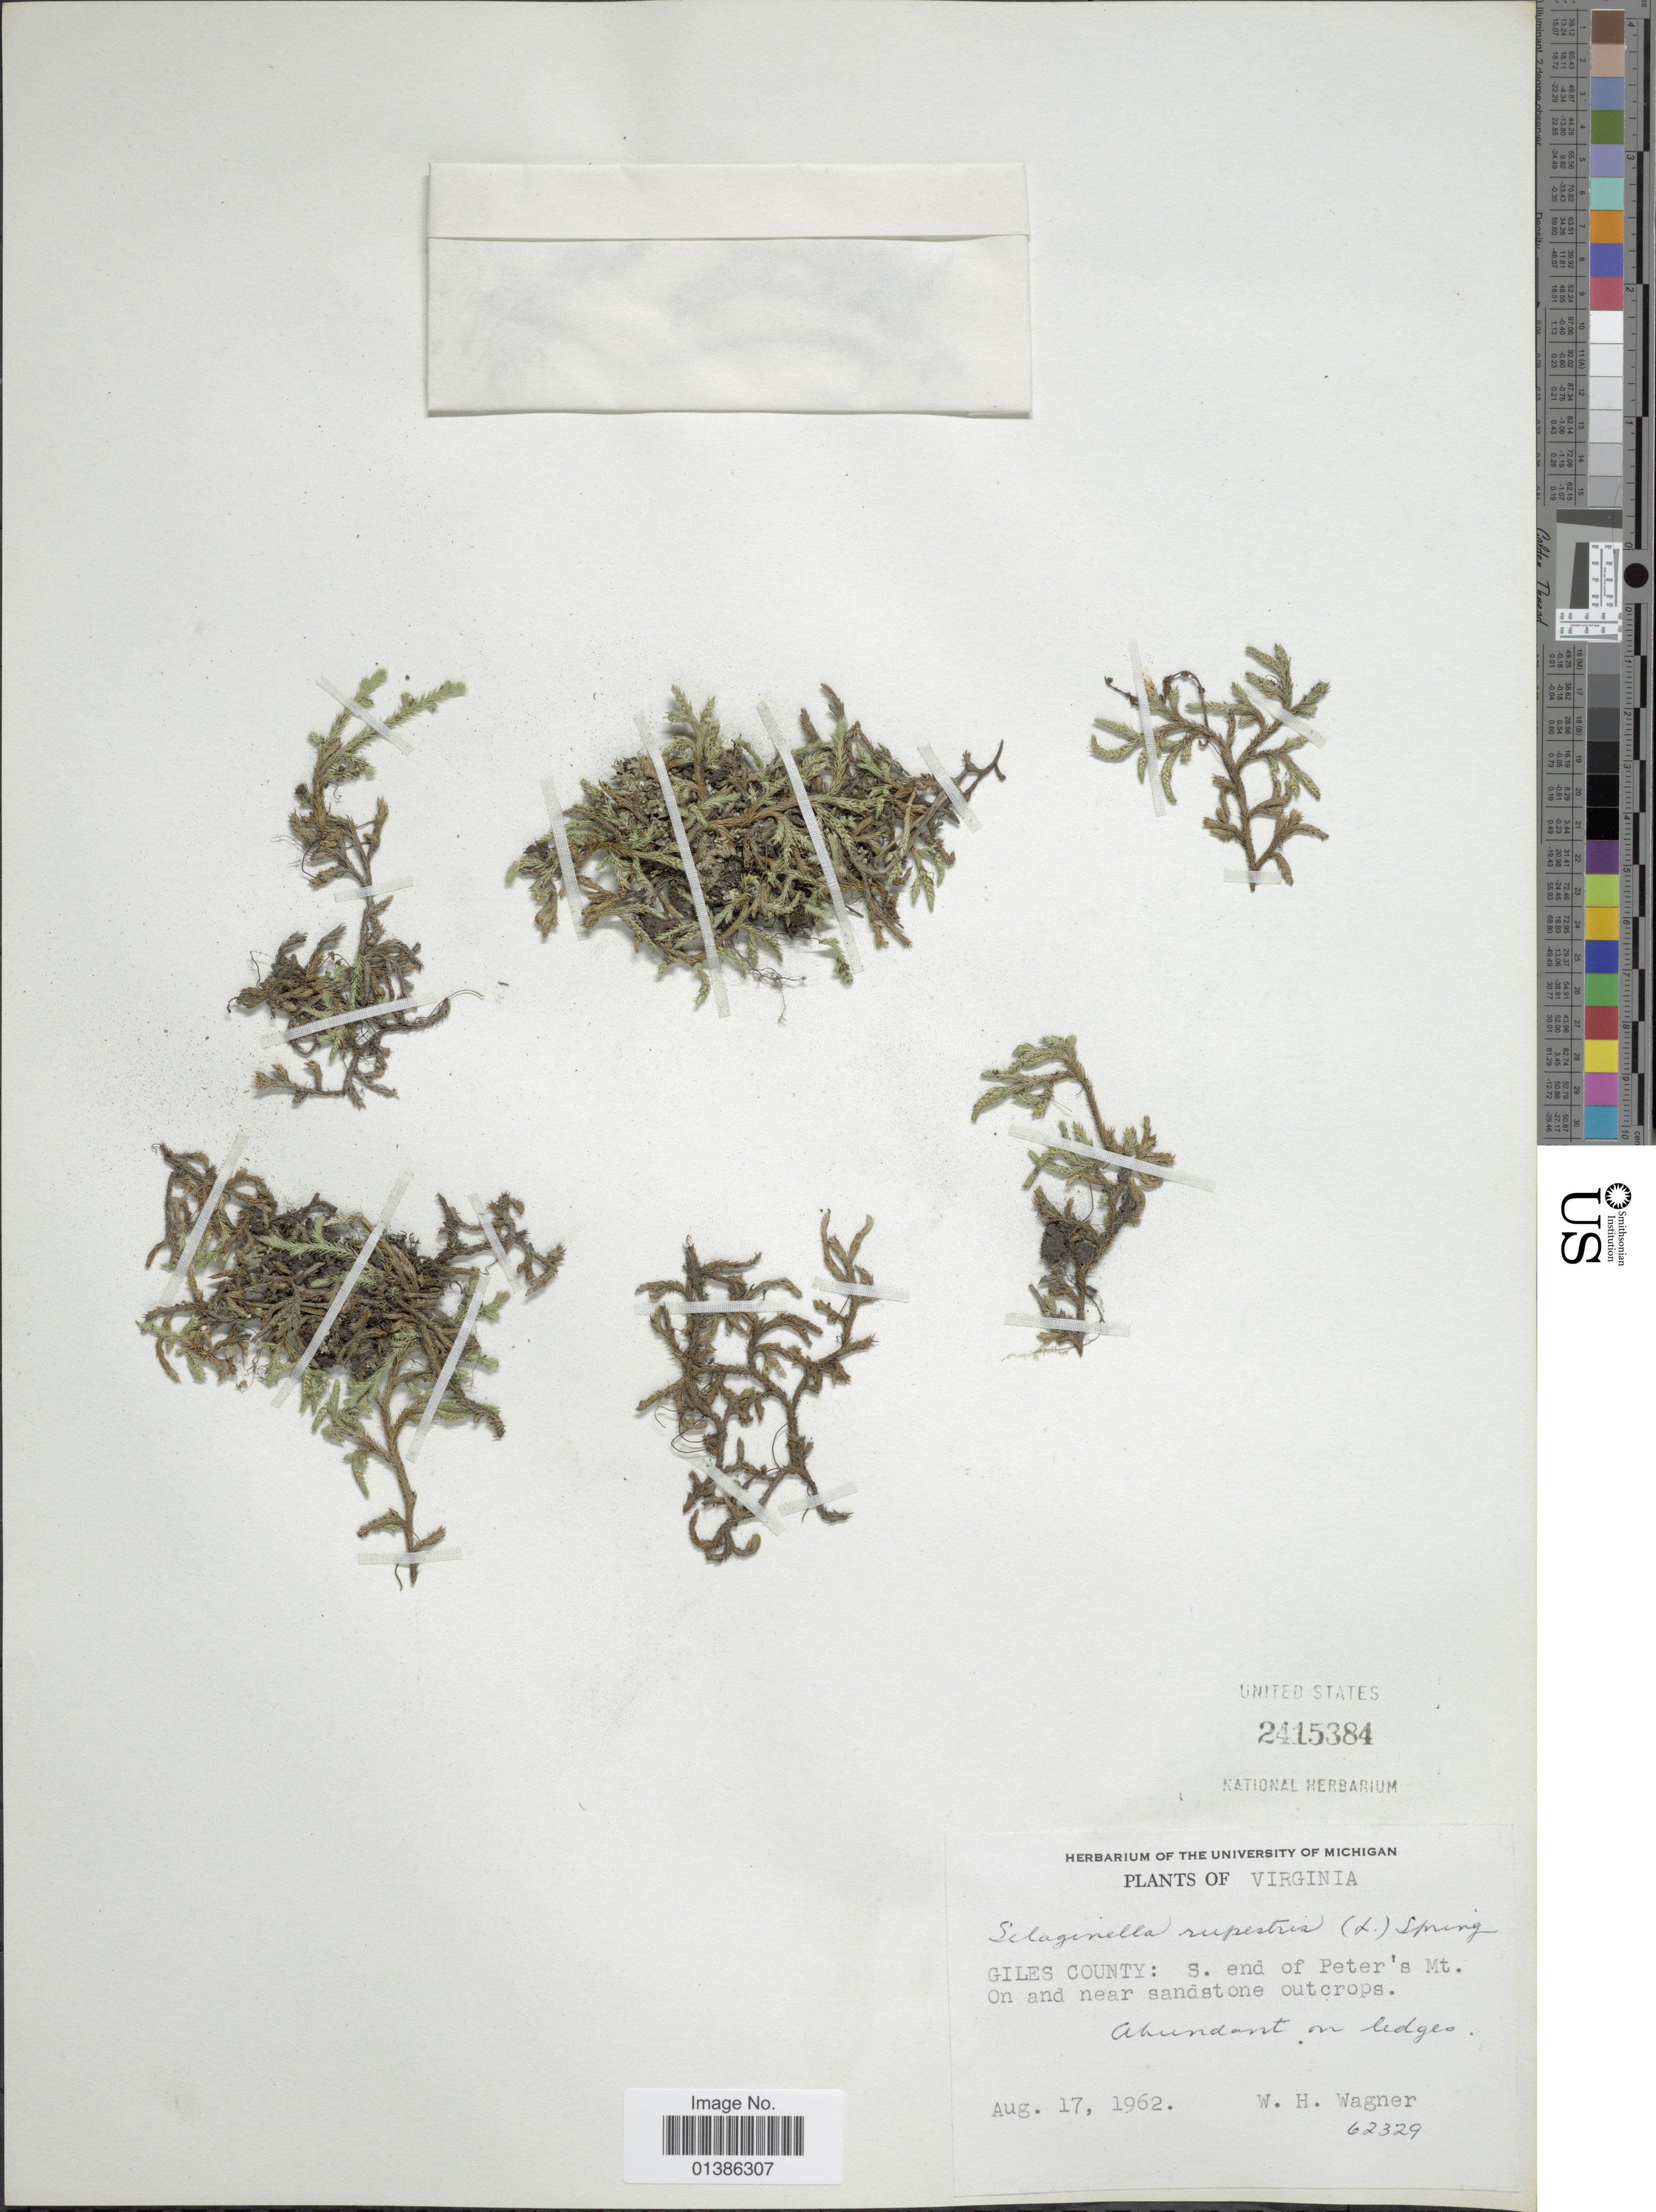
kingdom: Plantae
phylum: Tracheophyta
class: Lycopodiopsida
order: Selaginellales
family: Selaginellaceae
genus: Selaginella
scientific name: Selaginella rupestris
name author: (L.) Spring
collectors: W. H. Wagner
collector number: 62329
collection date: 1962-08-17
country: United States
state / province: Virginia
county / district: Giles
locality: S end of Peter's Mt.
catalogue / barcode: US 2415384